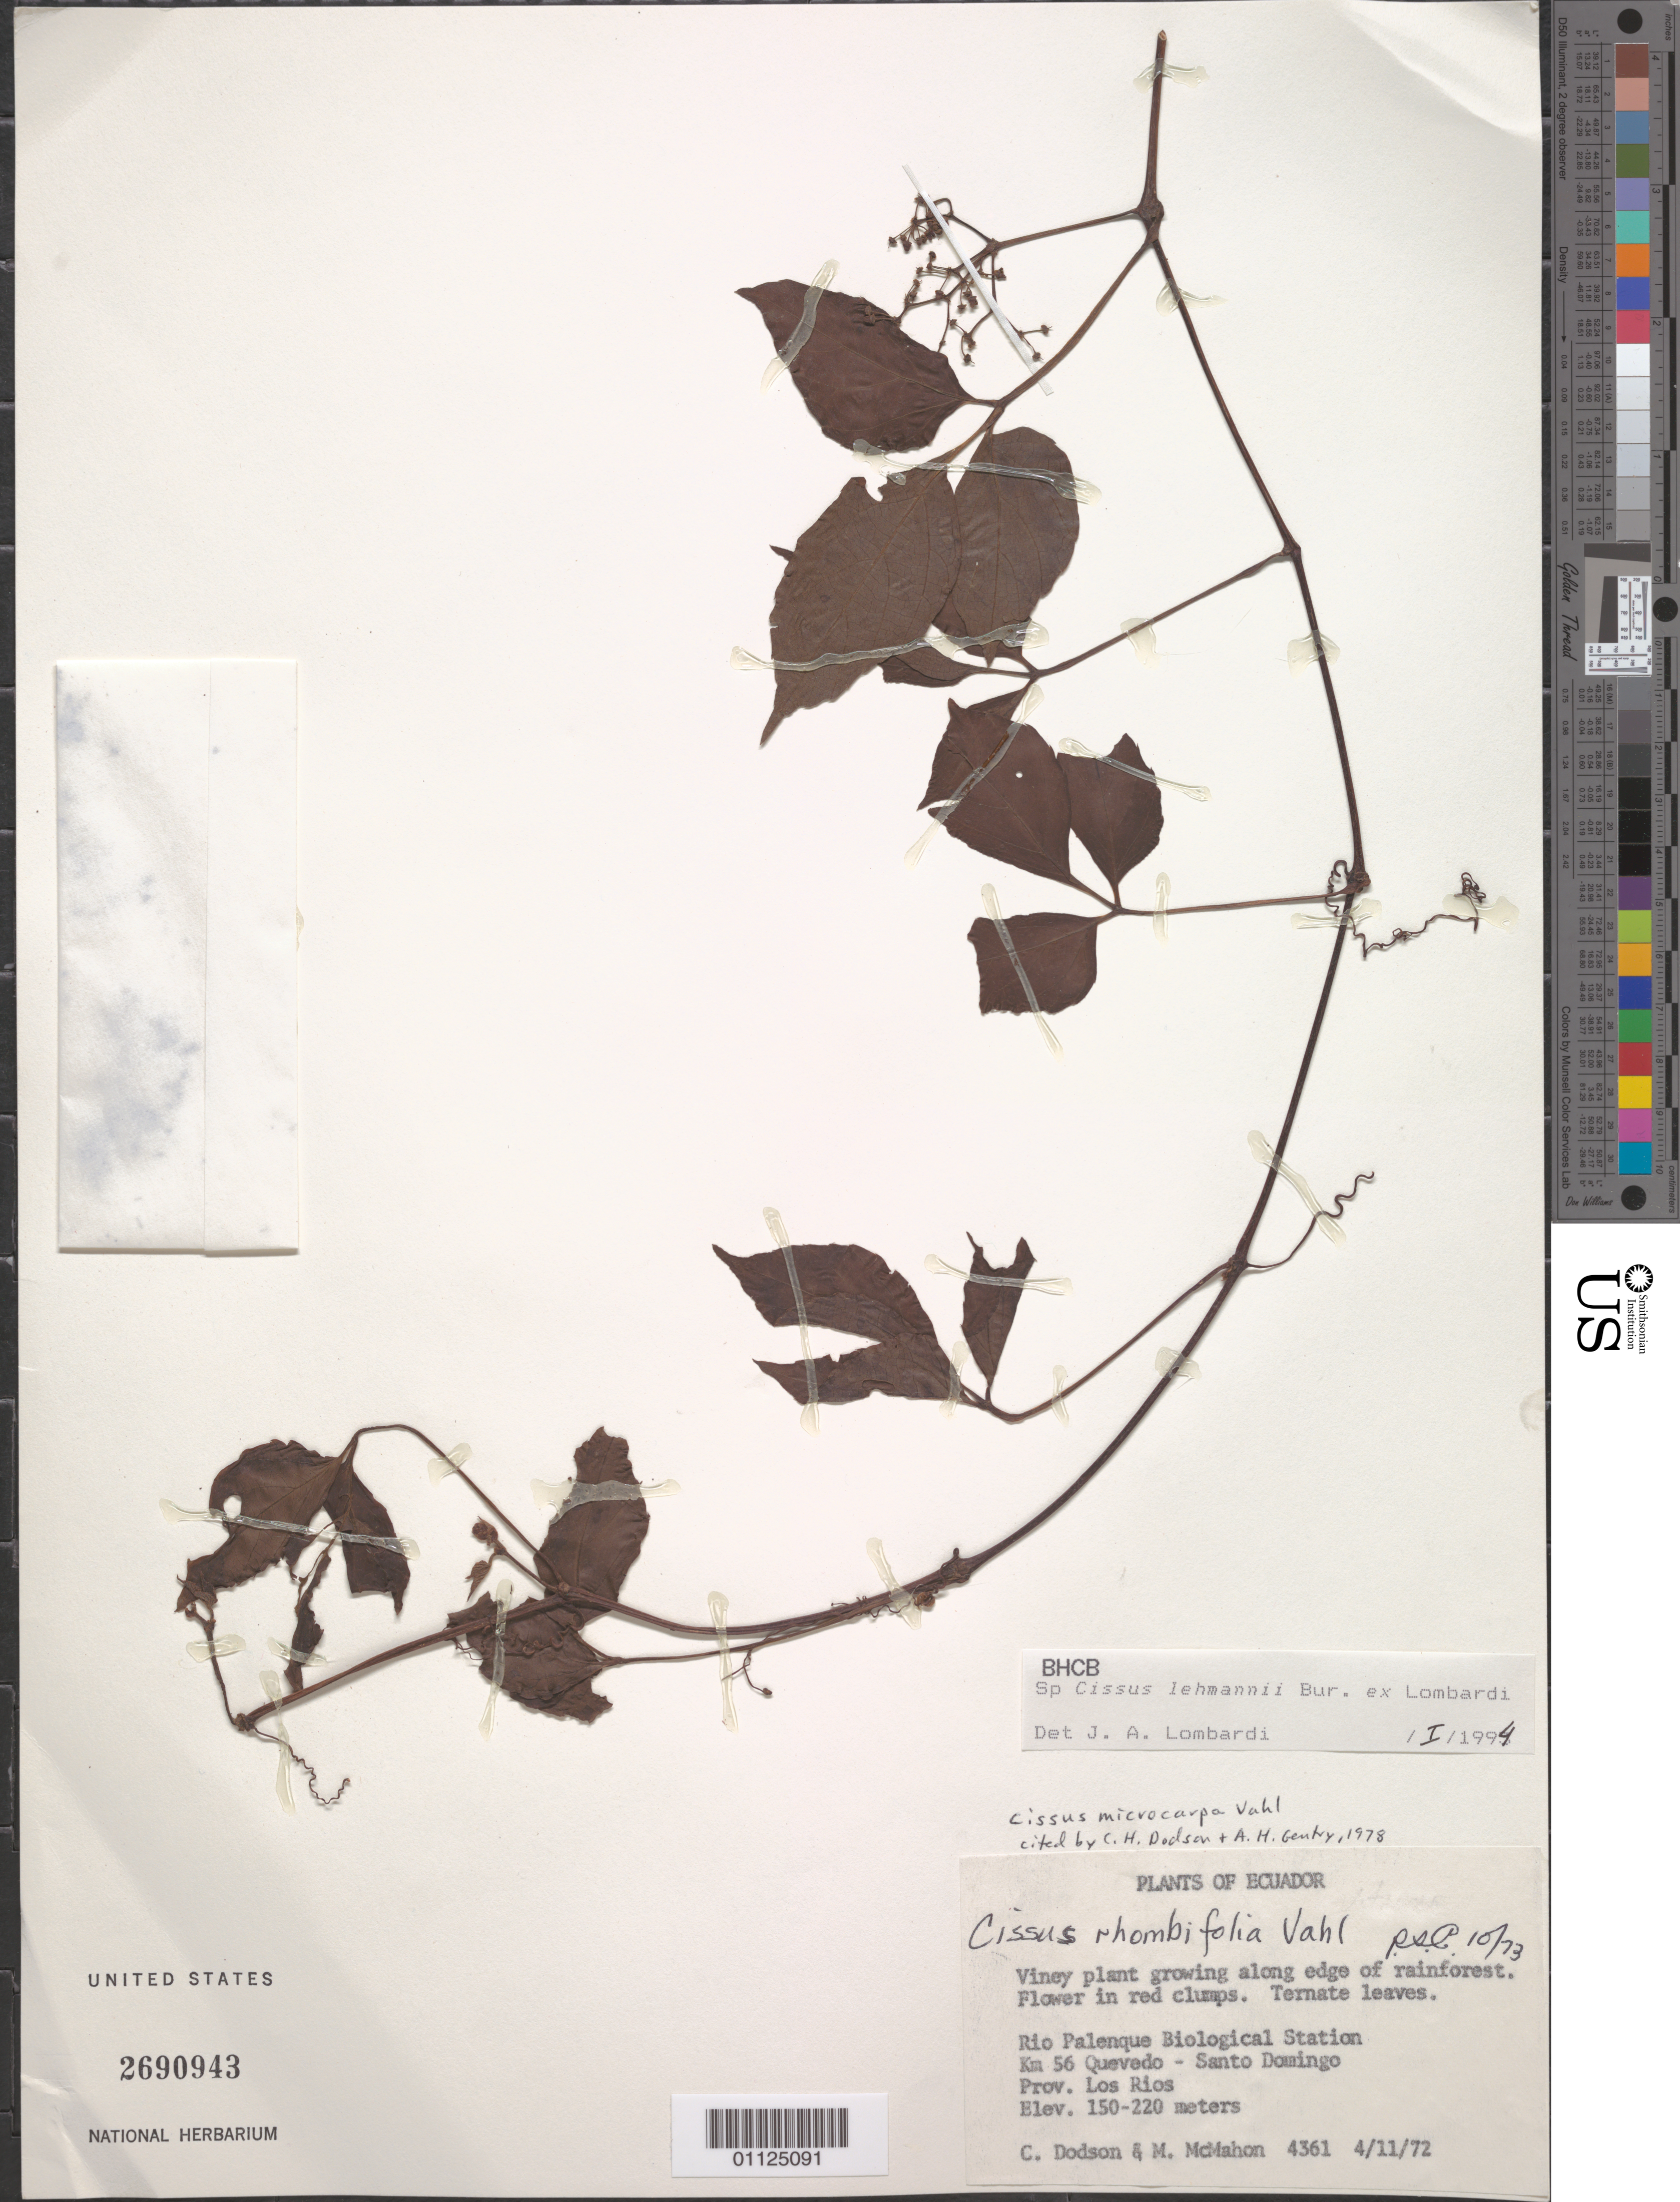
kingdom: Plantae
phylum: Tracheophyta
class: Magnoliopsida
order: Vitales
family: Vitaceae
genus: Cissus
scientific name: Cissus lehmannii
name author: Burret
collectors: C. H. Dodson & M. McMahon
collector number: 4361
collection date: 1972-11-04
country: Ecuador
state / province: Los Ríos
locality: Rio Palenque Biological Station. Km 56 Quevedo - Santo Domingo.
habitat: Viney plant growing along edge of rainforest.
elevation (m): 150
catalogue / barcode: US 2690943